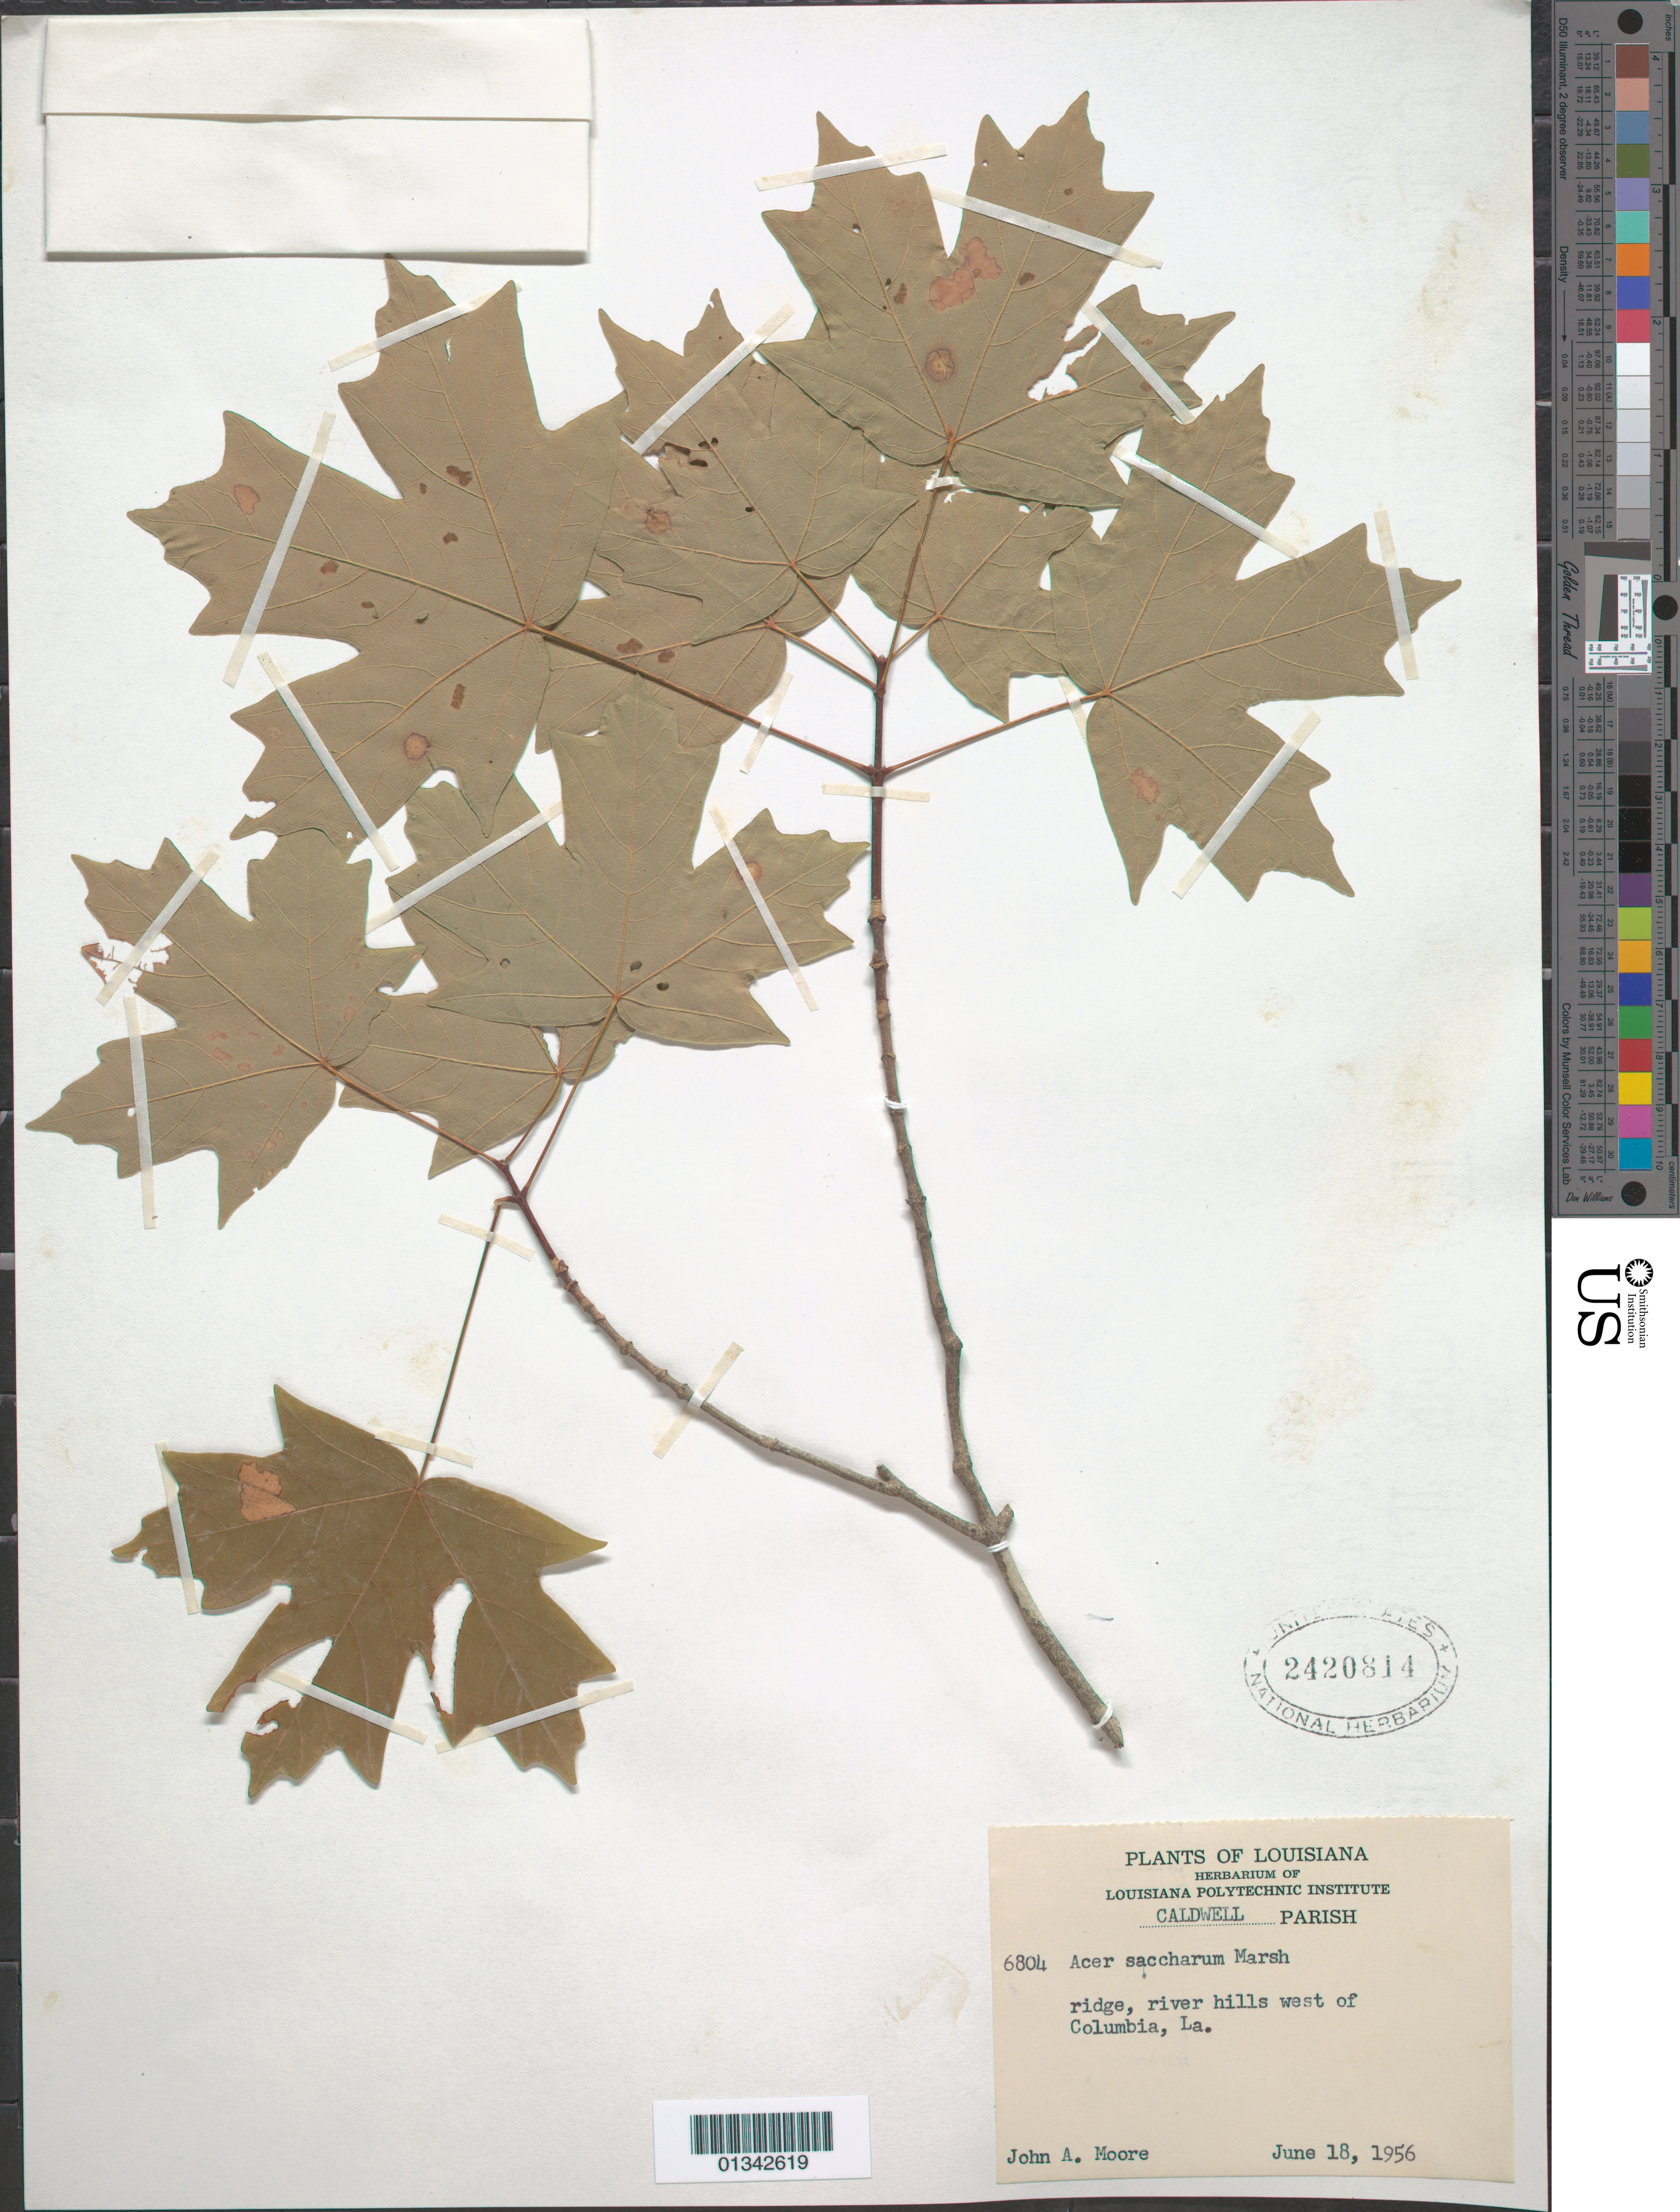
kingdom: Plantae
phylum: Tracheophyta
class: Magnoliopsida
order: Sapindales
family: Sapindaceae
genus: Acer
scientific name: Acer saccharum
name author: Marshall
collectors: J. A. Moore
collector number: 6804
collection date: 1956-06-18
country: United States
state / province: Louisiana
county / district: Caldwell Parish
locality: Caldwell Parish, river hills W of Columbia, La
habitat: Ridge, river hills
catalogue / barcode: US 2420814